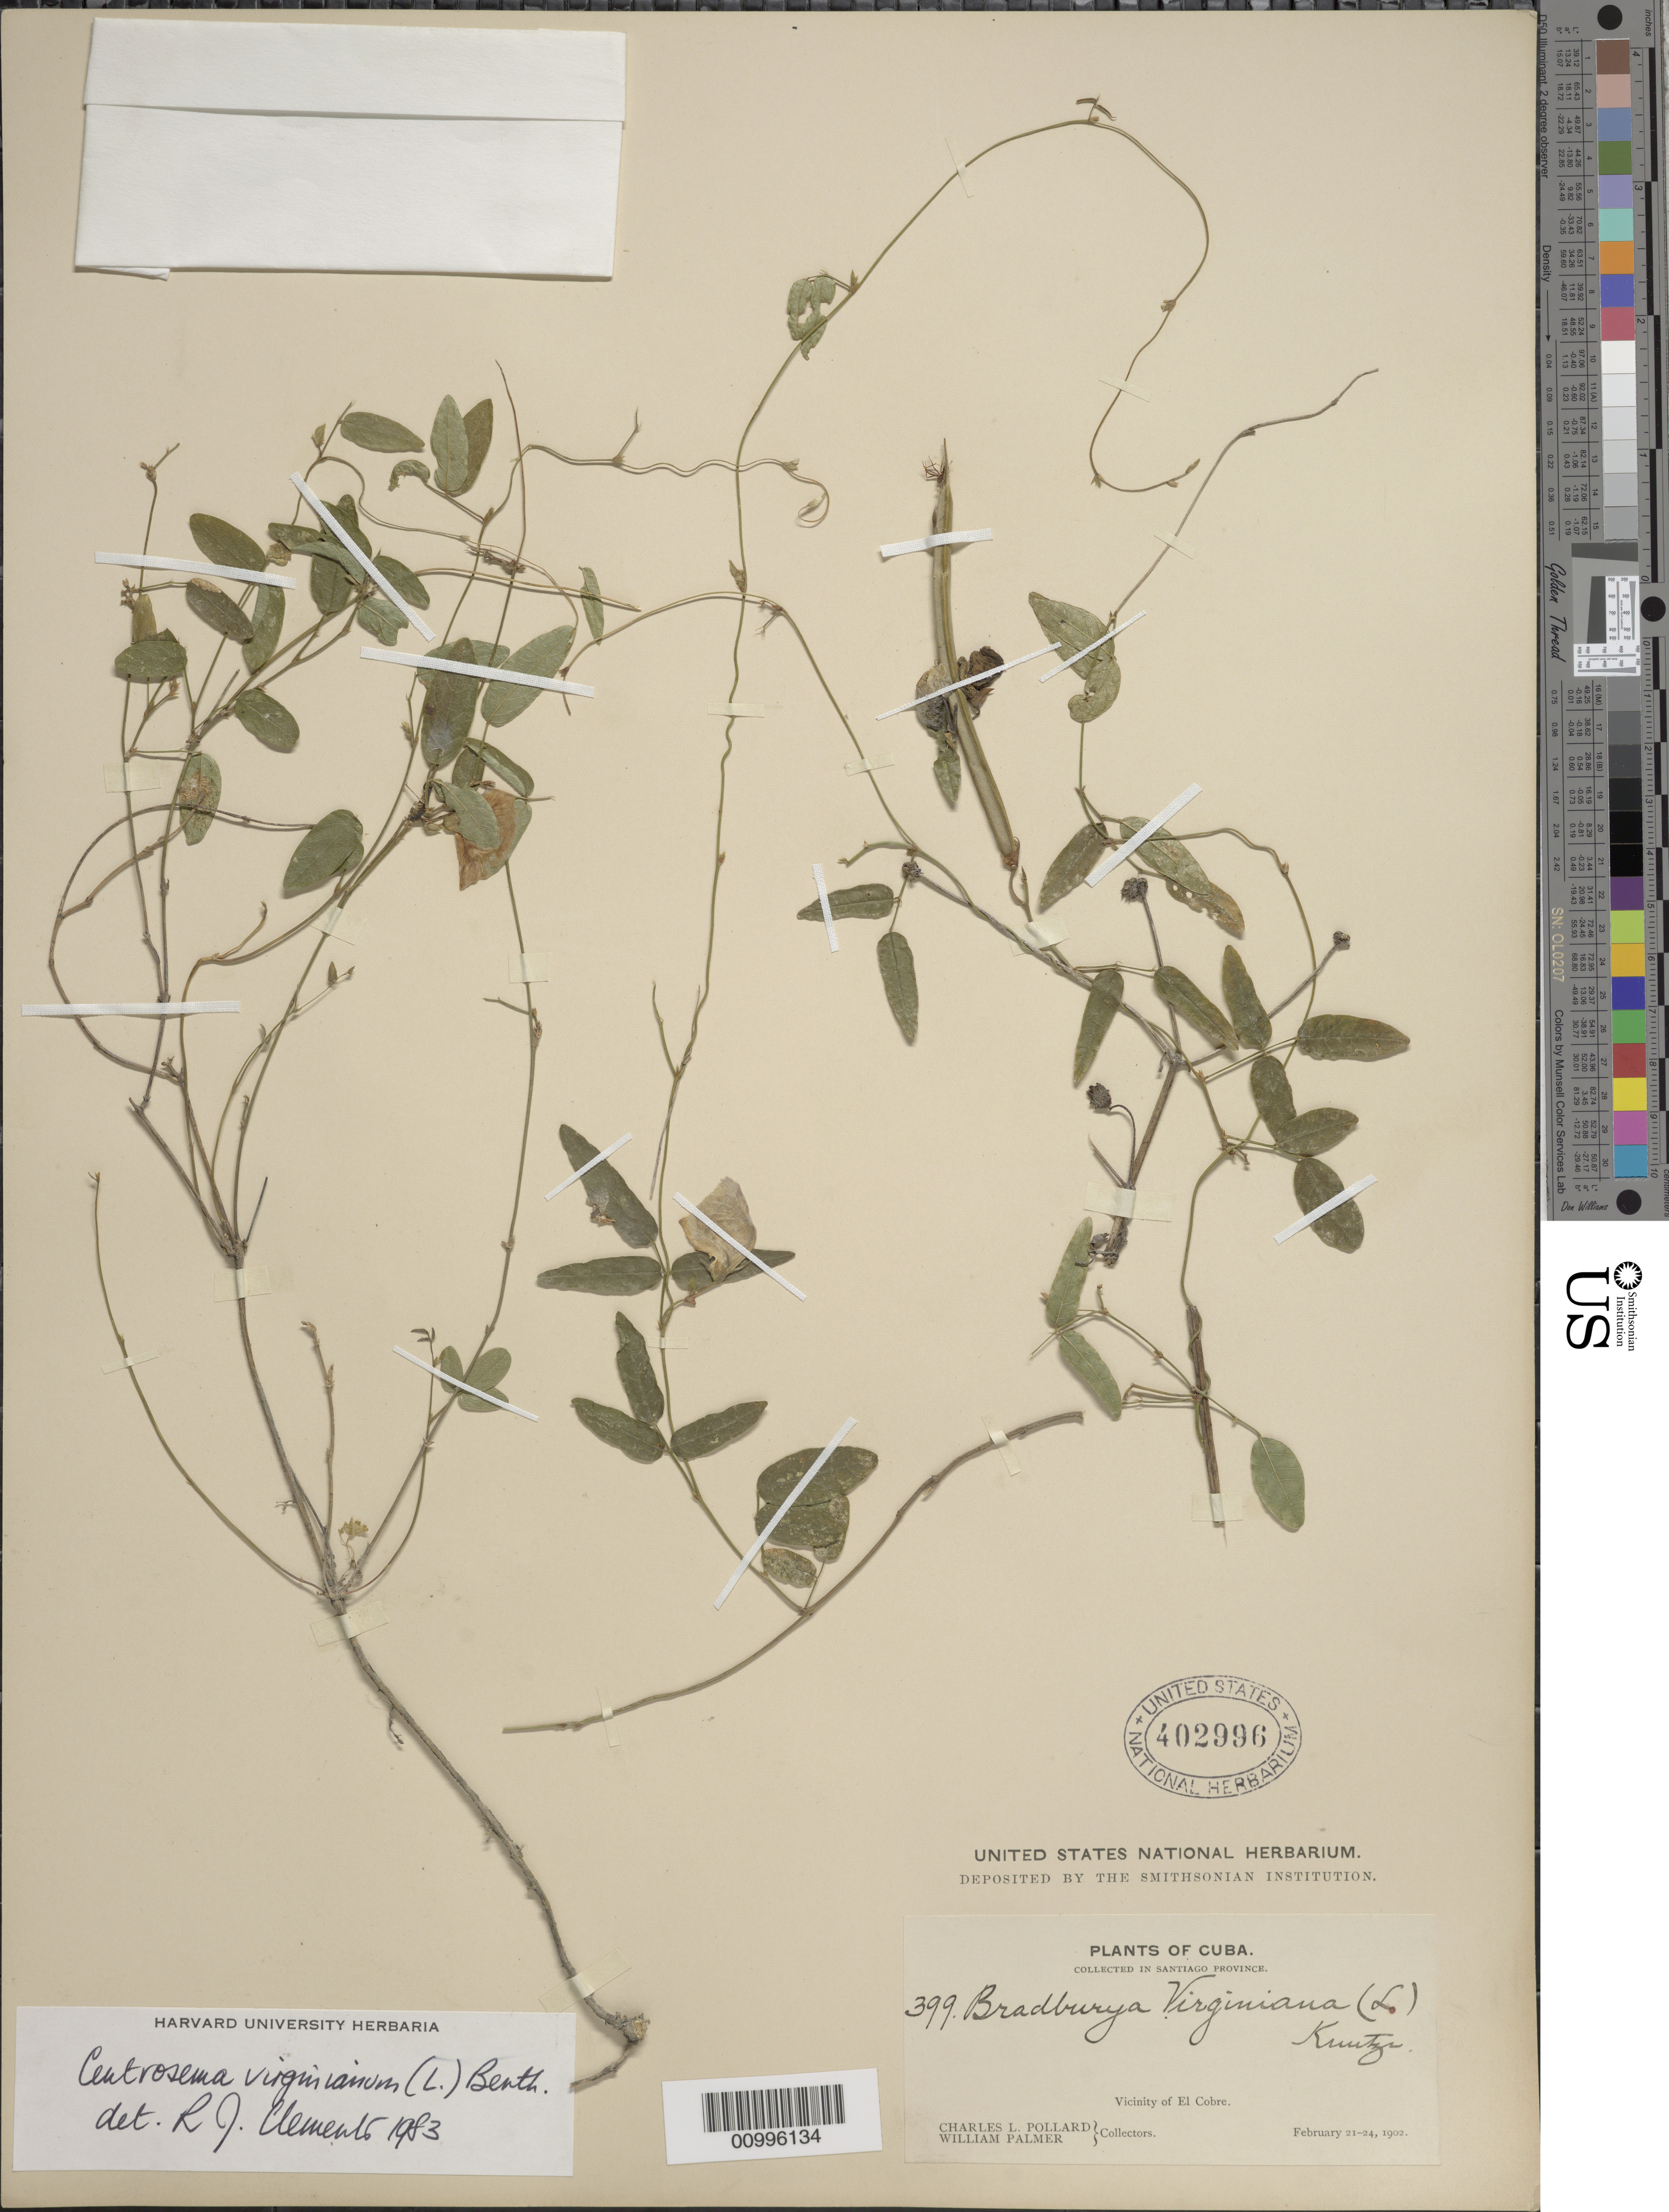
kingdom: Plantae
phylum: Tracheophyta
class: Magnoliopsida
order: Fabales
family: Fabaceae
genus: Centrosema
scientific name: Centrosema virginianum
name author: (L.) Benth.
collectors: C. L. Pollard & W. Palmer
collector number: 399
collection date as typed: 21 Feb 1902 to 24 Feb 1902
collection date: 1902-02-21/1902-02-24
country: Cuba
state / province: Santiago de Cuba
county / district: Santiago De Cuba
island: Cuba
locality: Vicinity of El Cobre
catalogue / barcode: US 402996